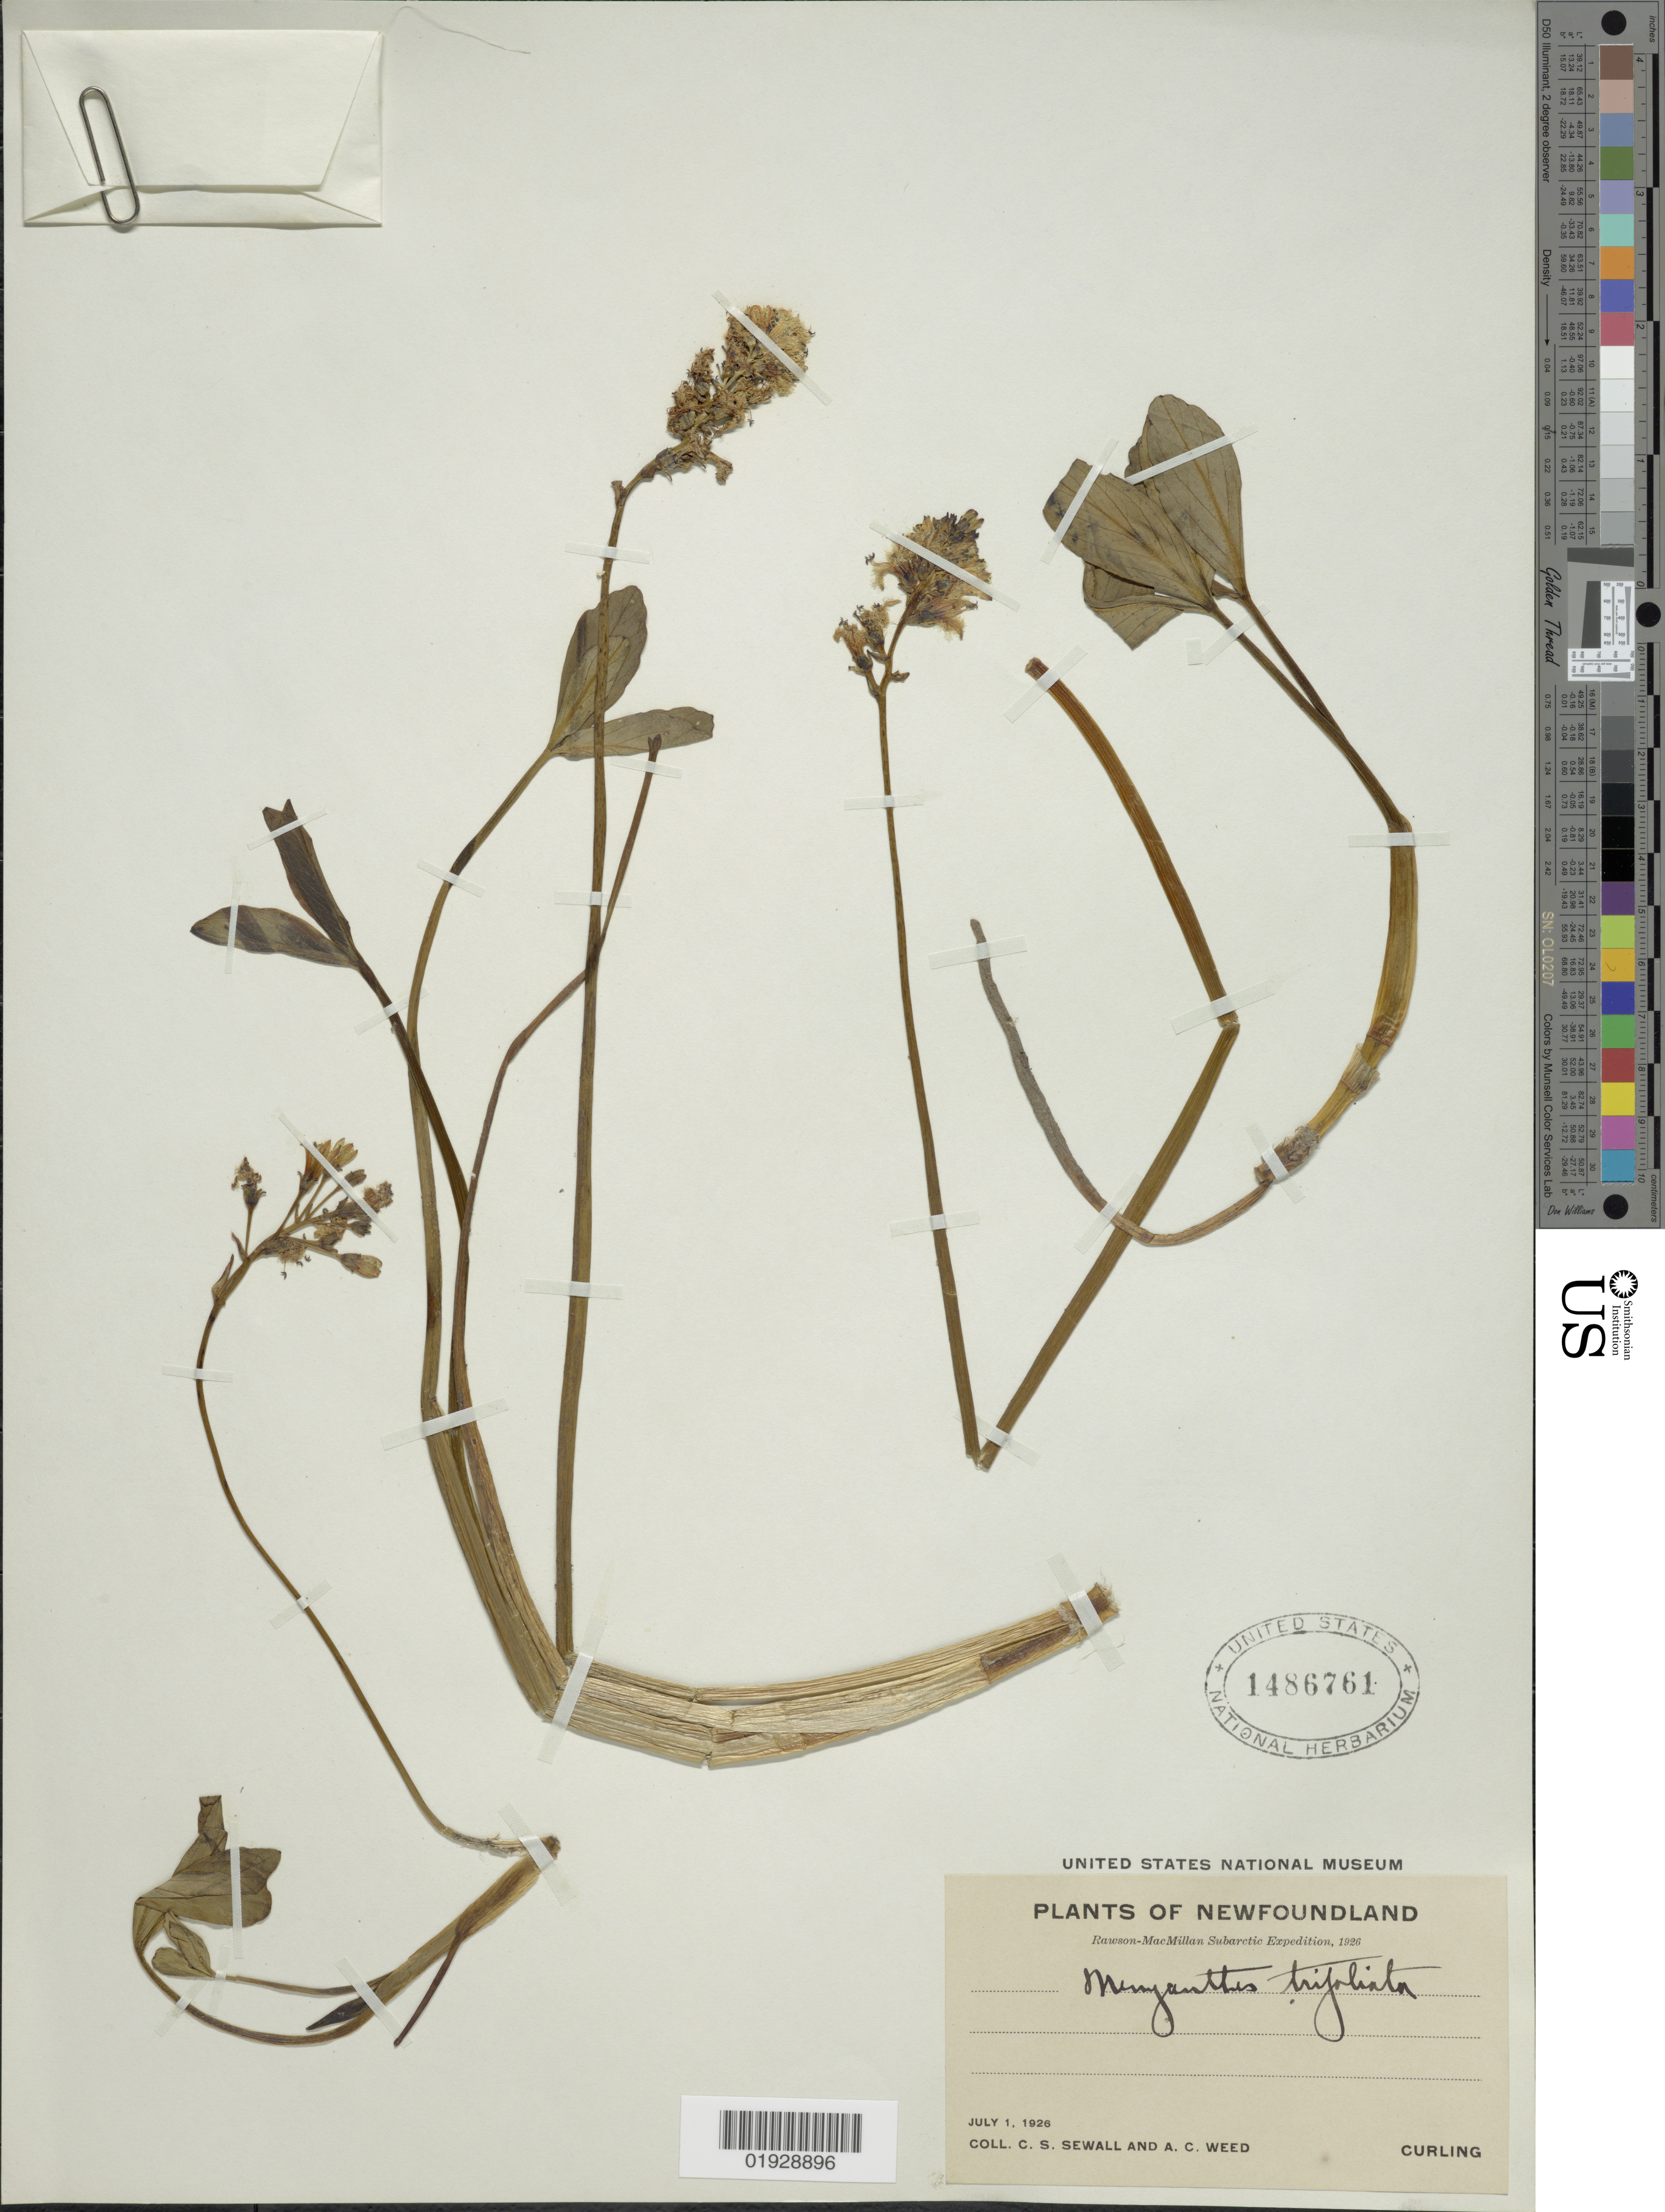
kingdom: Plantae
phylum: Tracheophyta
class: Magnoliopsida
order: Asterales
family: Menyanthaceae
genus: Menyanthes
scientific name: Menyanthes trifoliata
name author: L.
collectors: C. Sewall & A. Weed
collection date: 1926-07-01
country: Canada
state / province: Newfoundland and Labrador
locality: Curling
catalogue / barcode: US 1486761